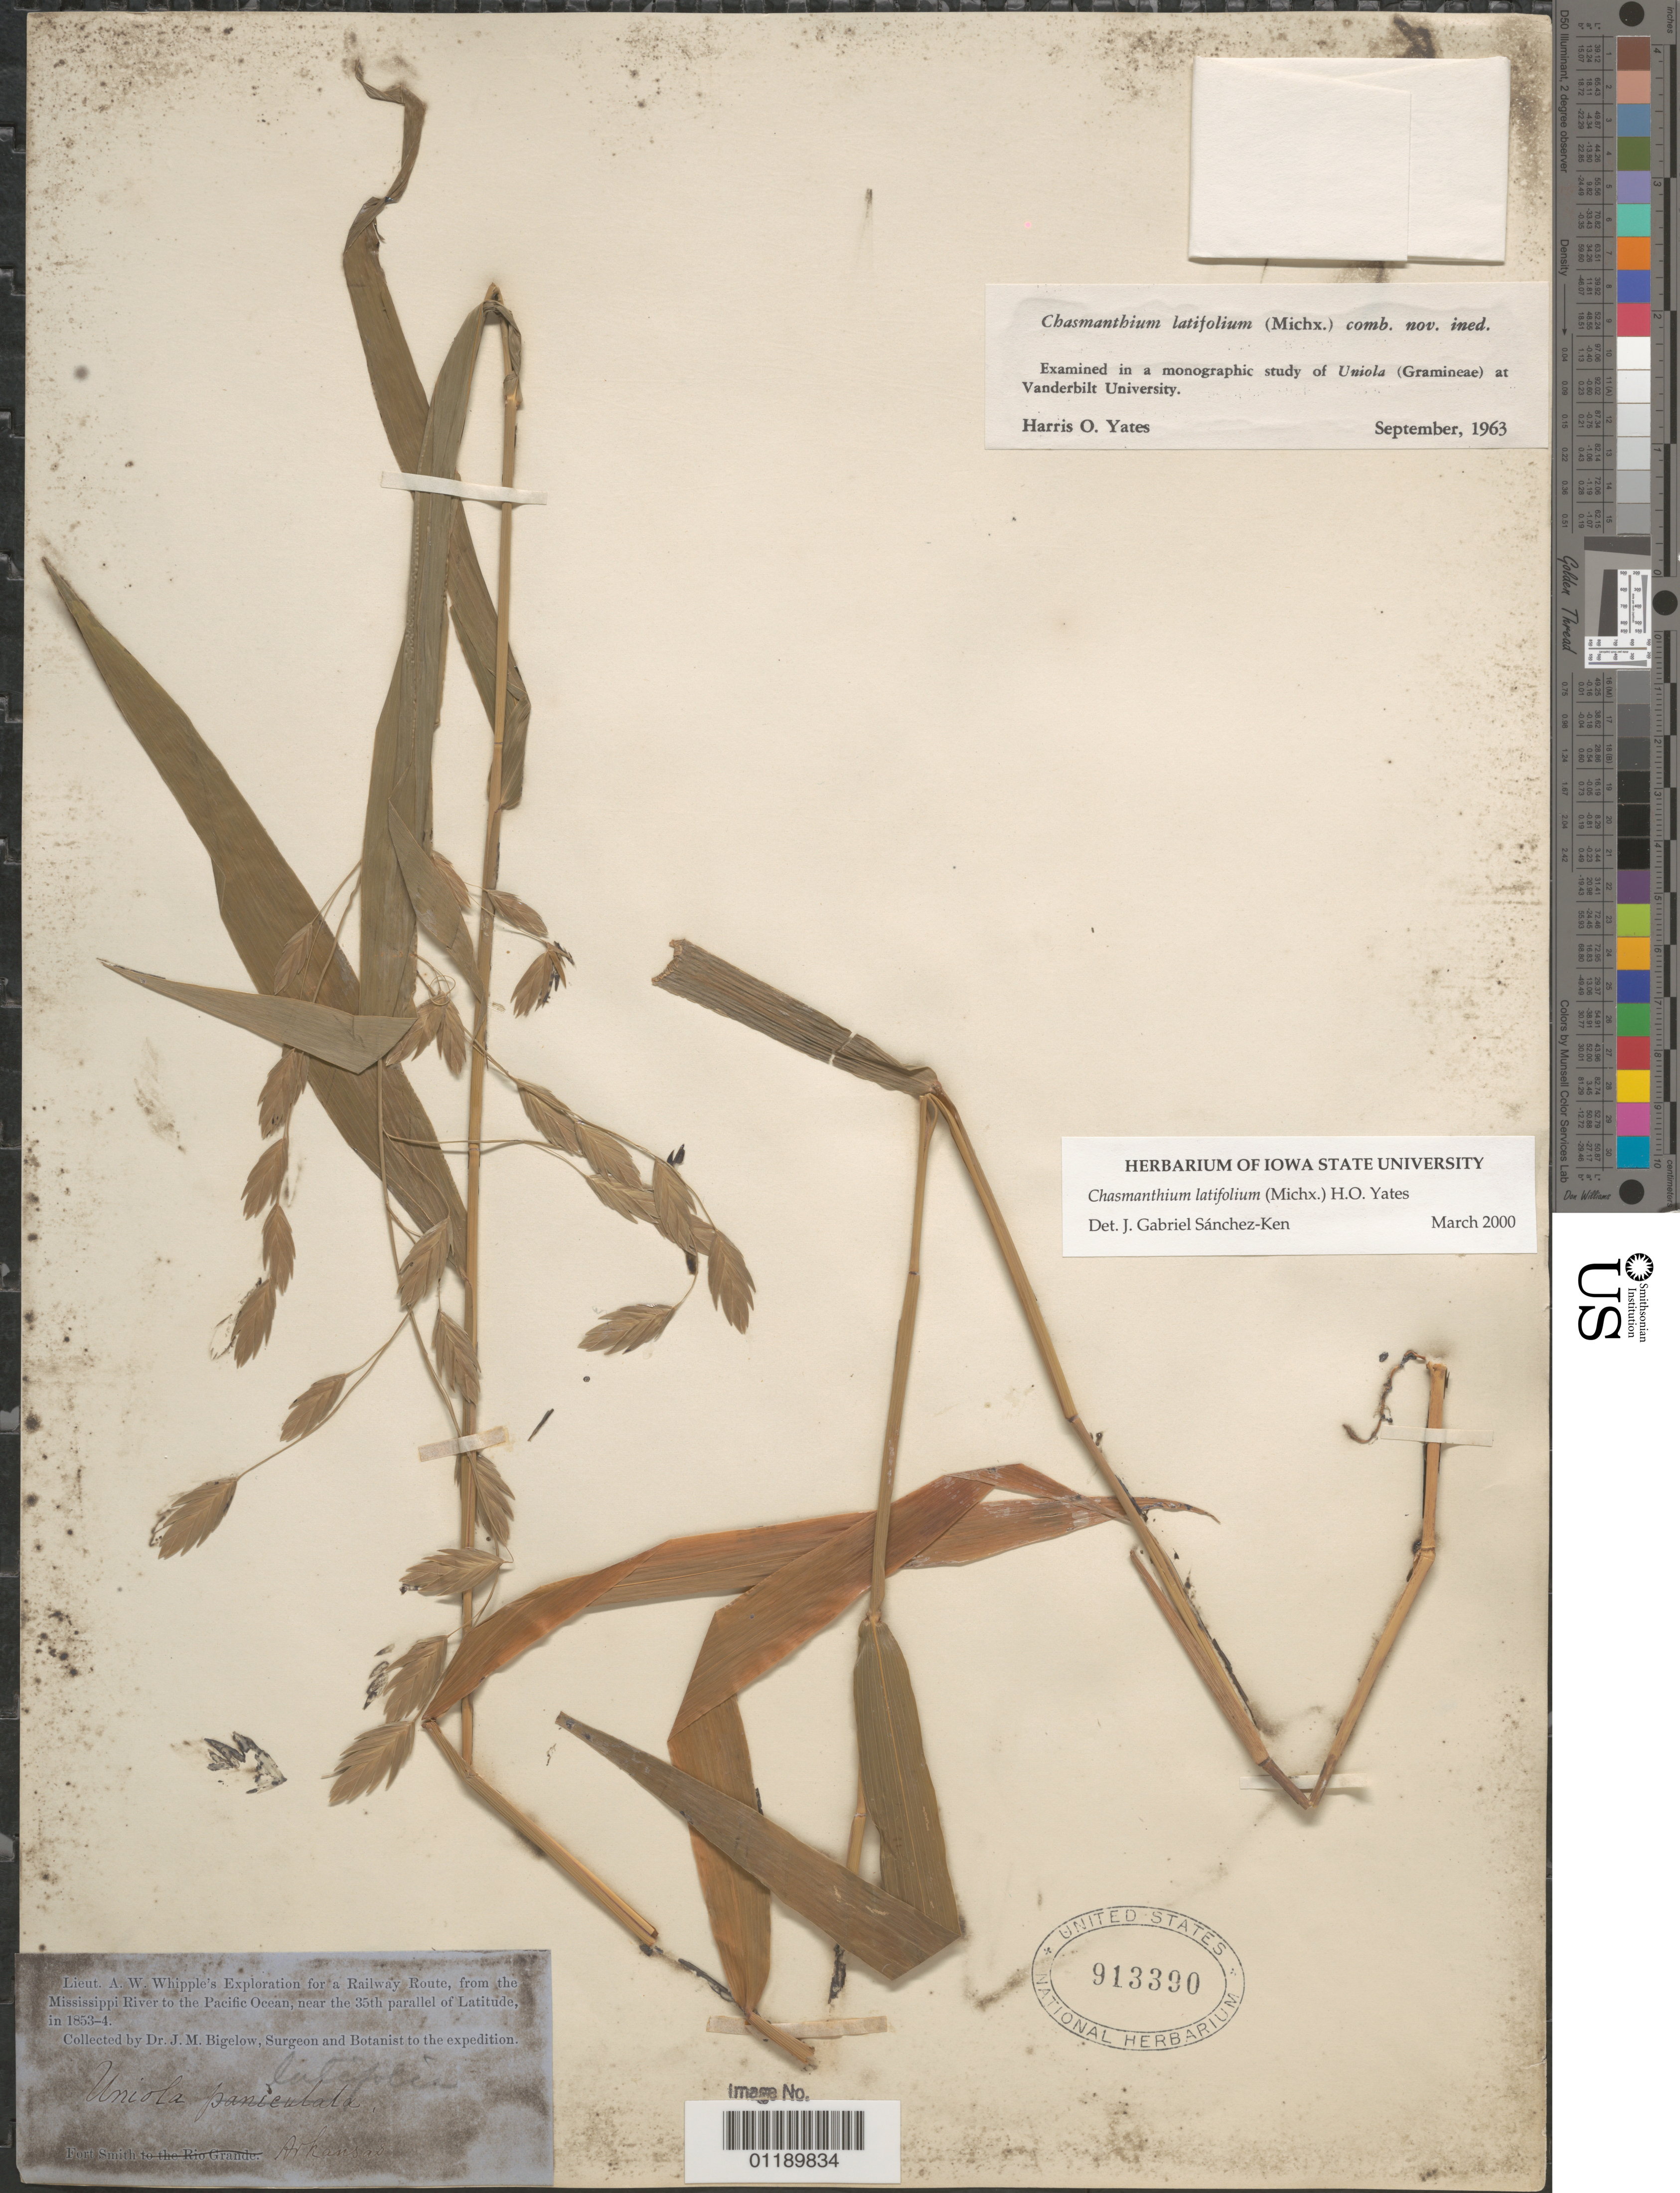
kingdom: Plantae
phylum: Tracheophyta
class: Liliopsida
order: Poales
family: Poaceae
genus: Chasmanthium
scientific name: Chasmanthium latifolium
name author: (Michx.) H.O. Yates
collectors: J. M. Bigelow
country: United States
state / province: Arkansas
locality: Fort Smith.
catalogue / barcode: US 913390